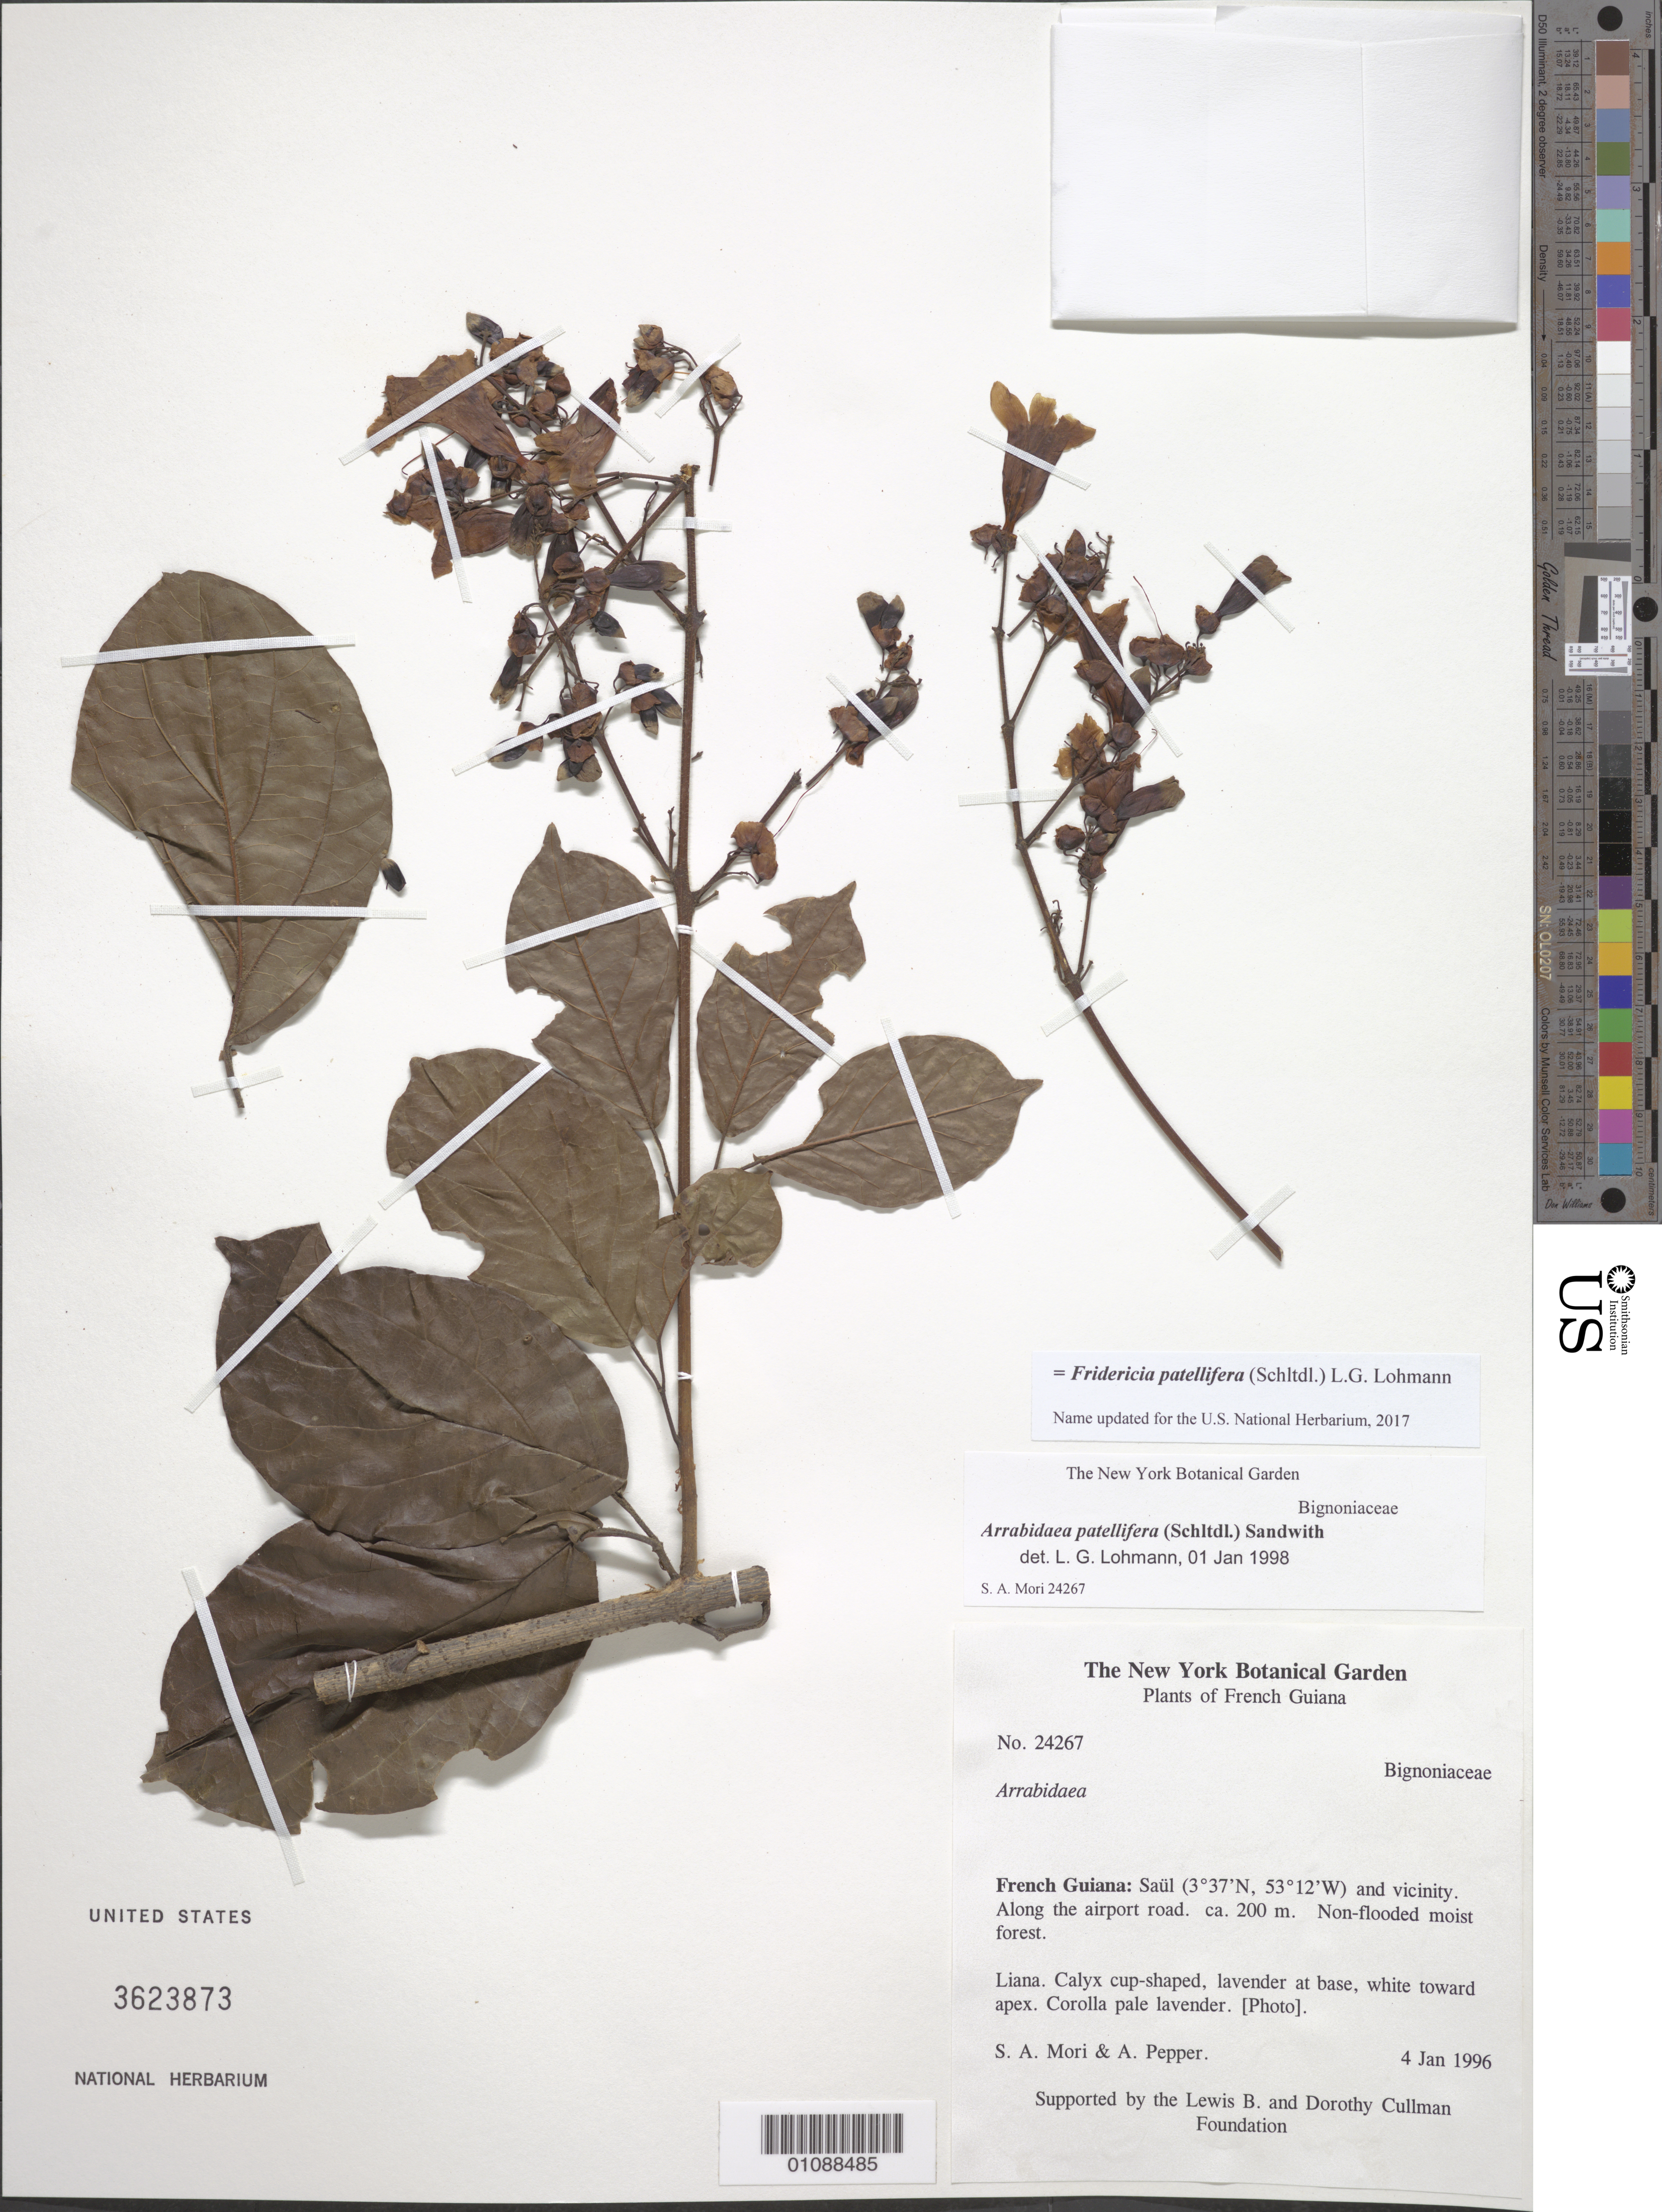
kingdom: Plantae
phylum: Tracheophyta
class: Magnoliopsida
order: Lamiales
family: Bignoniaceae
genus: Fridericia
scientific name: Fridericia patellifera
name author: (Schltdl.) L.G. Lohmann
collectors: S. Mori & A. Pepper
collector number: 24267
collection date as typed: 4-Jan-96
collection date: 1996-01-04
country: French Guiana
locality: Saül and vic. Along the airport road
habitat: Non-flooded moist forest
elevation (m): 200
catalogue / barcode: US 3623874